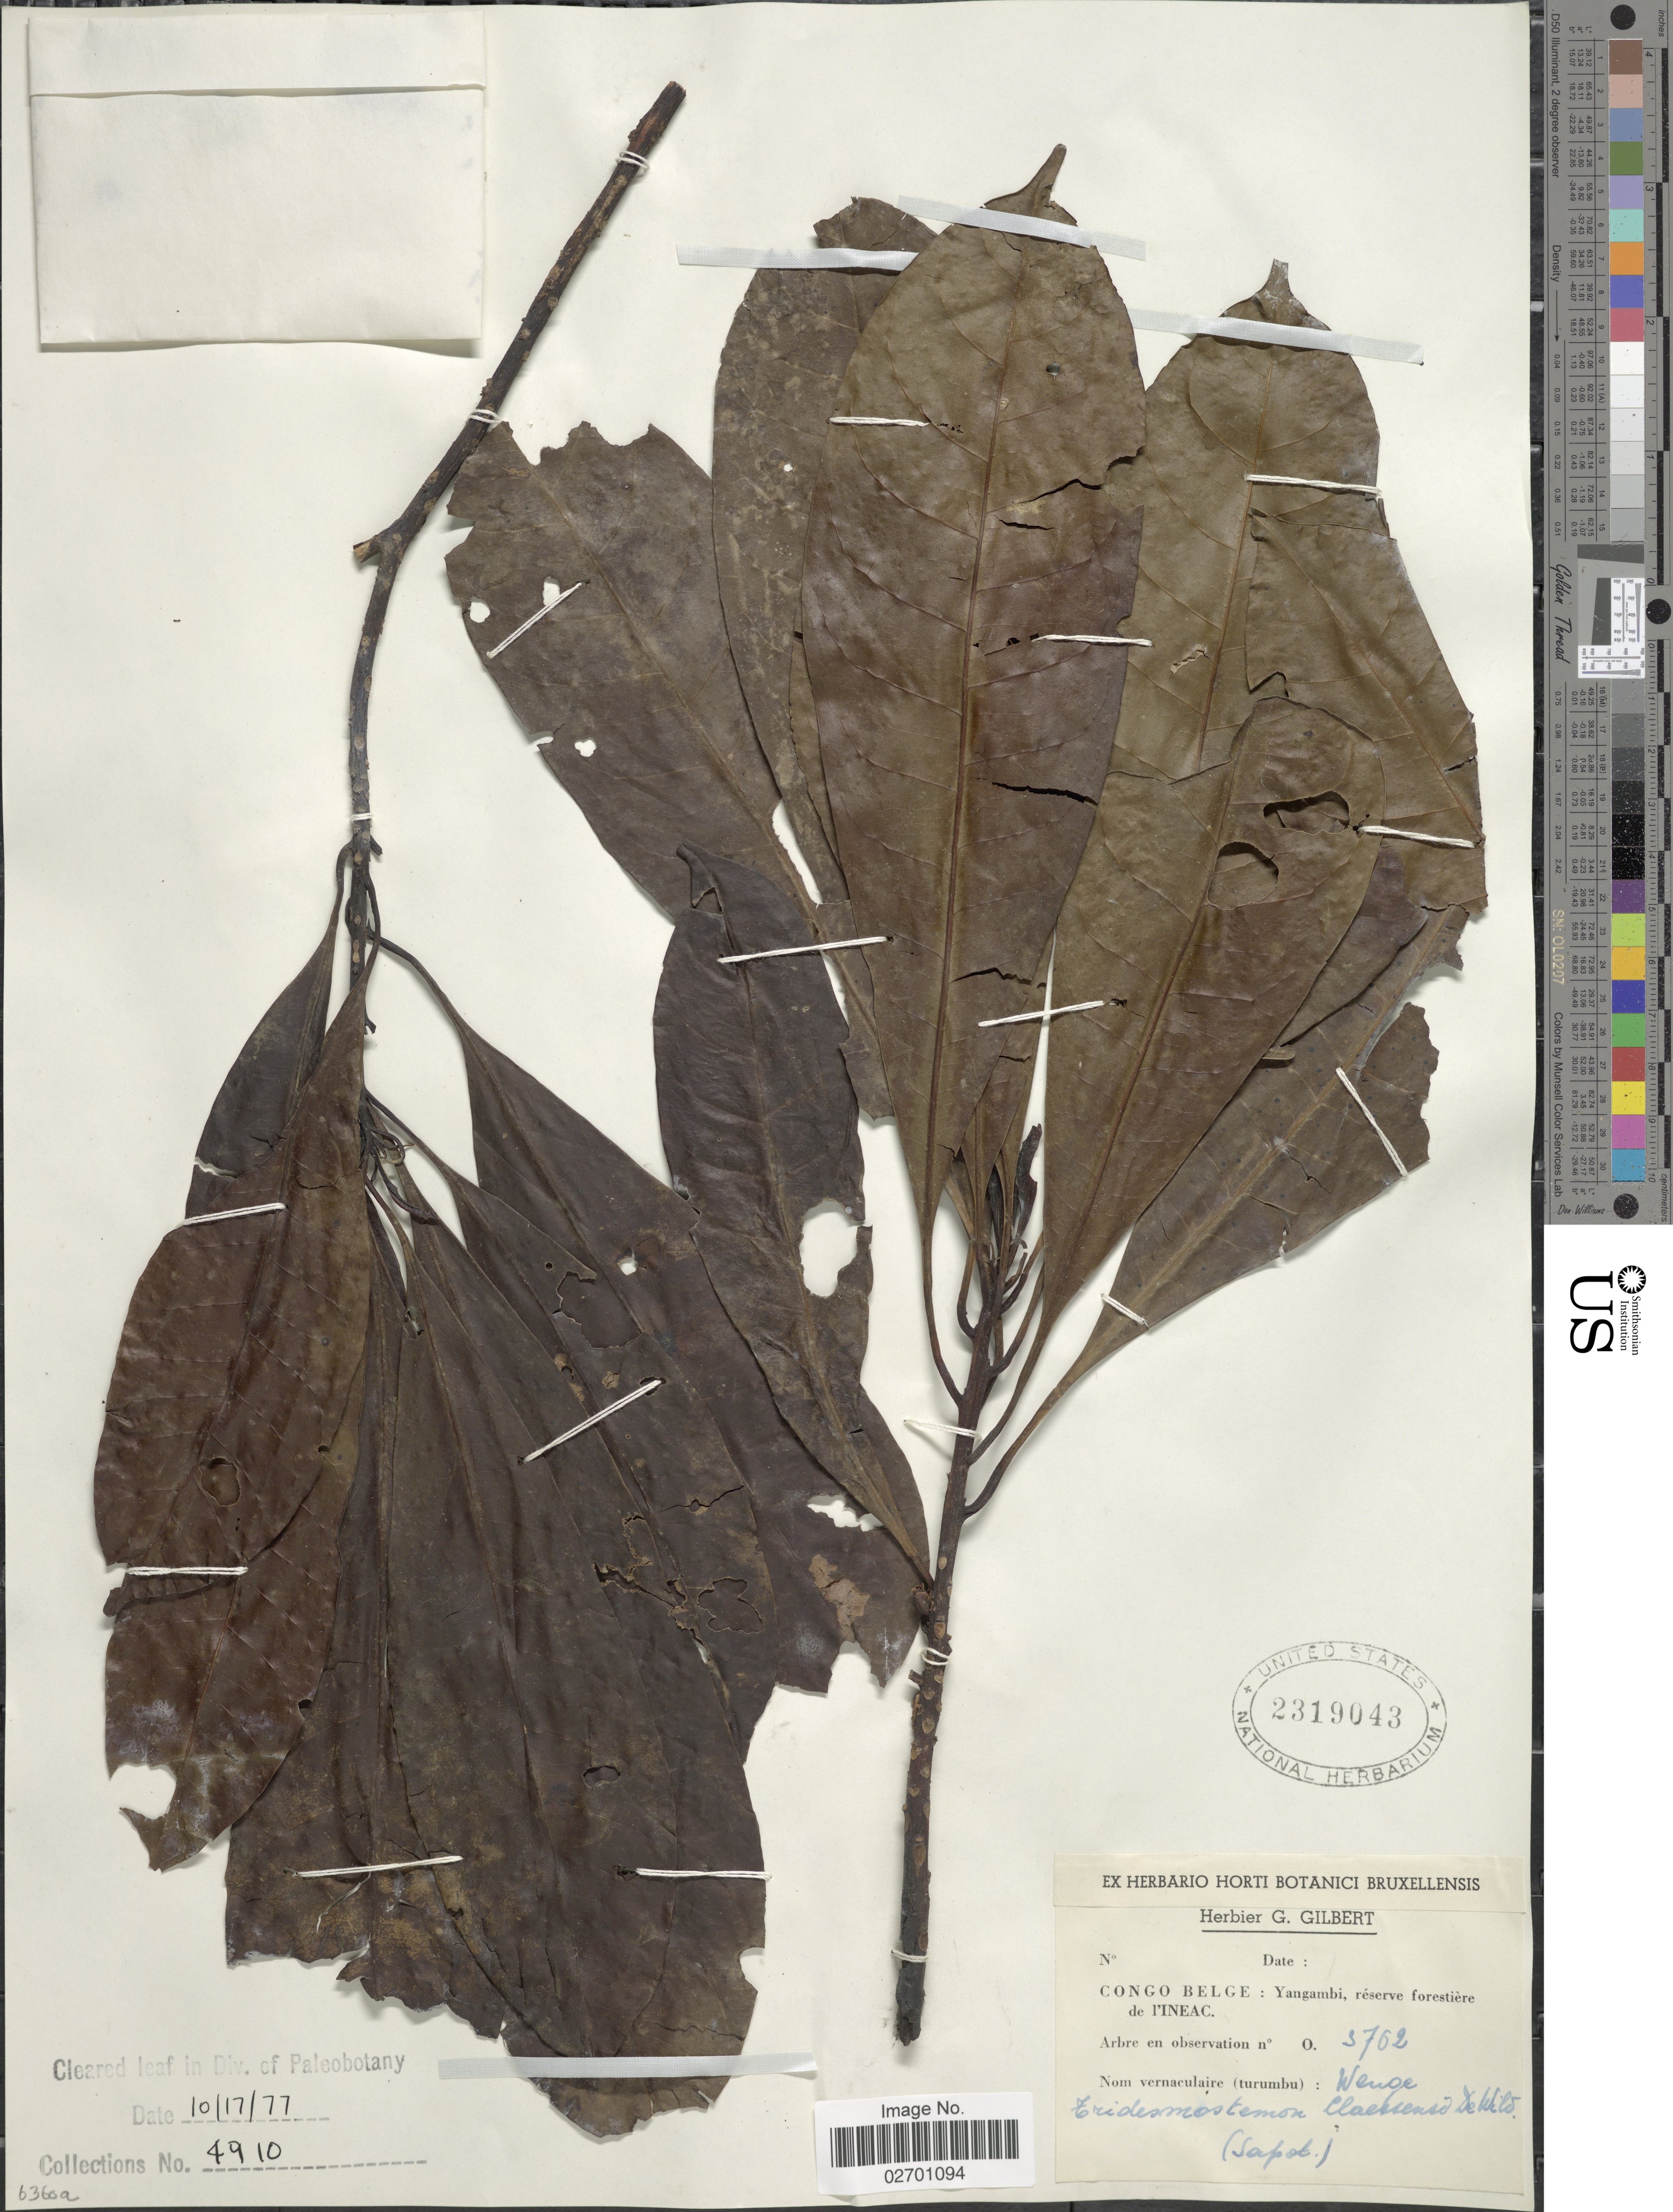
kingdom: Plantae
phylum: Tracheophyta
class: Magnoliopsida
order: Ericales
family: Sapotaceae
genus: Tridesmostemon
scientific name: Tridesmostemon claessensi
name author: De Wild.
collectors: Ex herb. G. Gilbert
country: Congo, Democratic Republic of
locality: Congo Belge: Yangambi, reserve foretiere de l'INEAC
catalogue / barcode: US 2319043